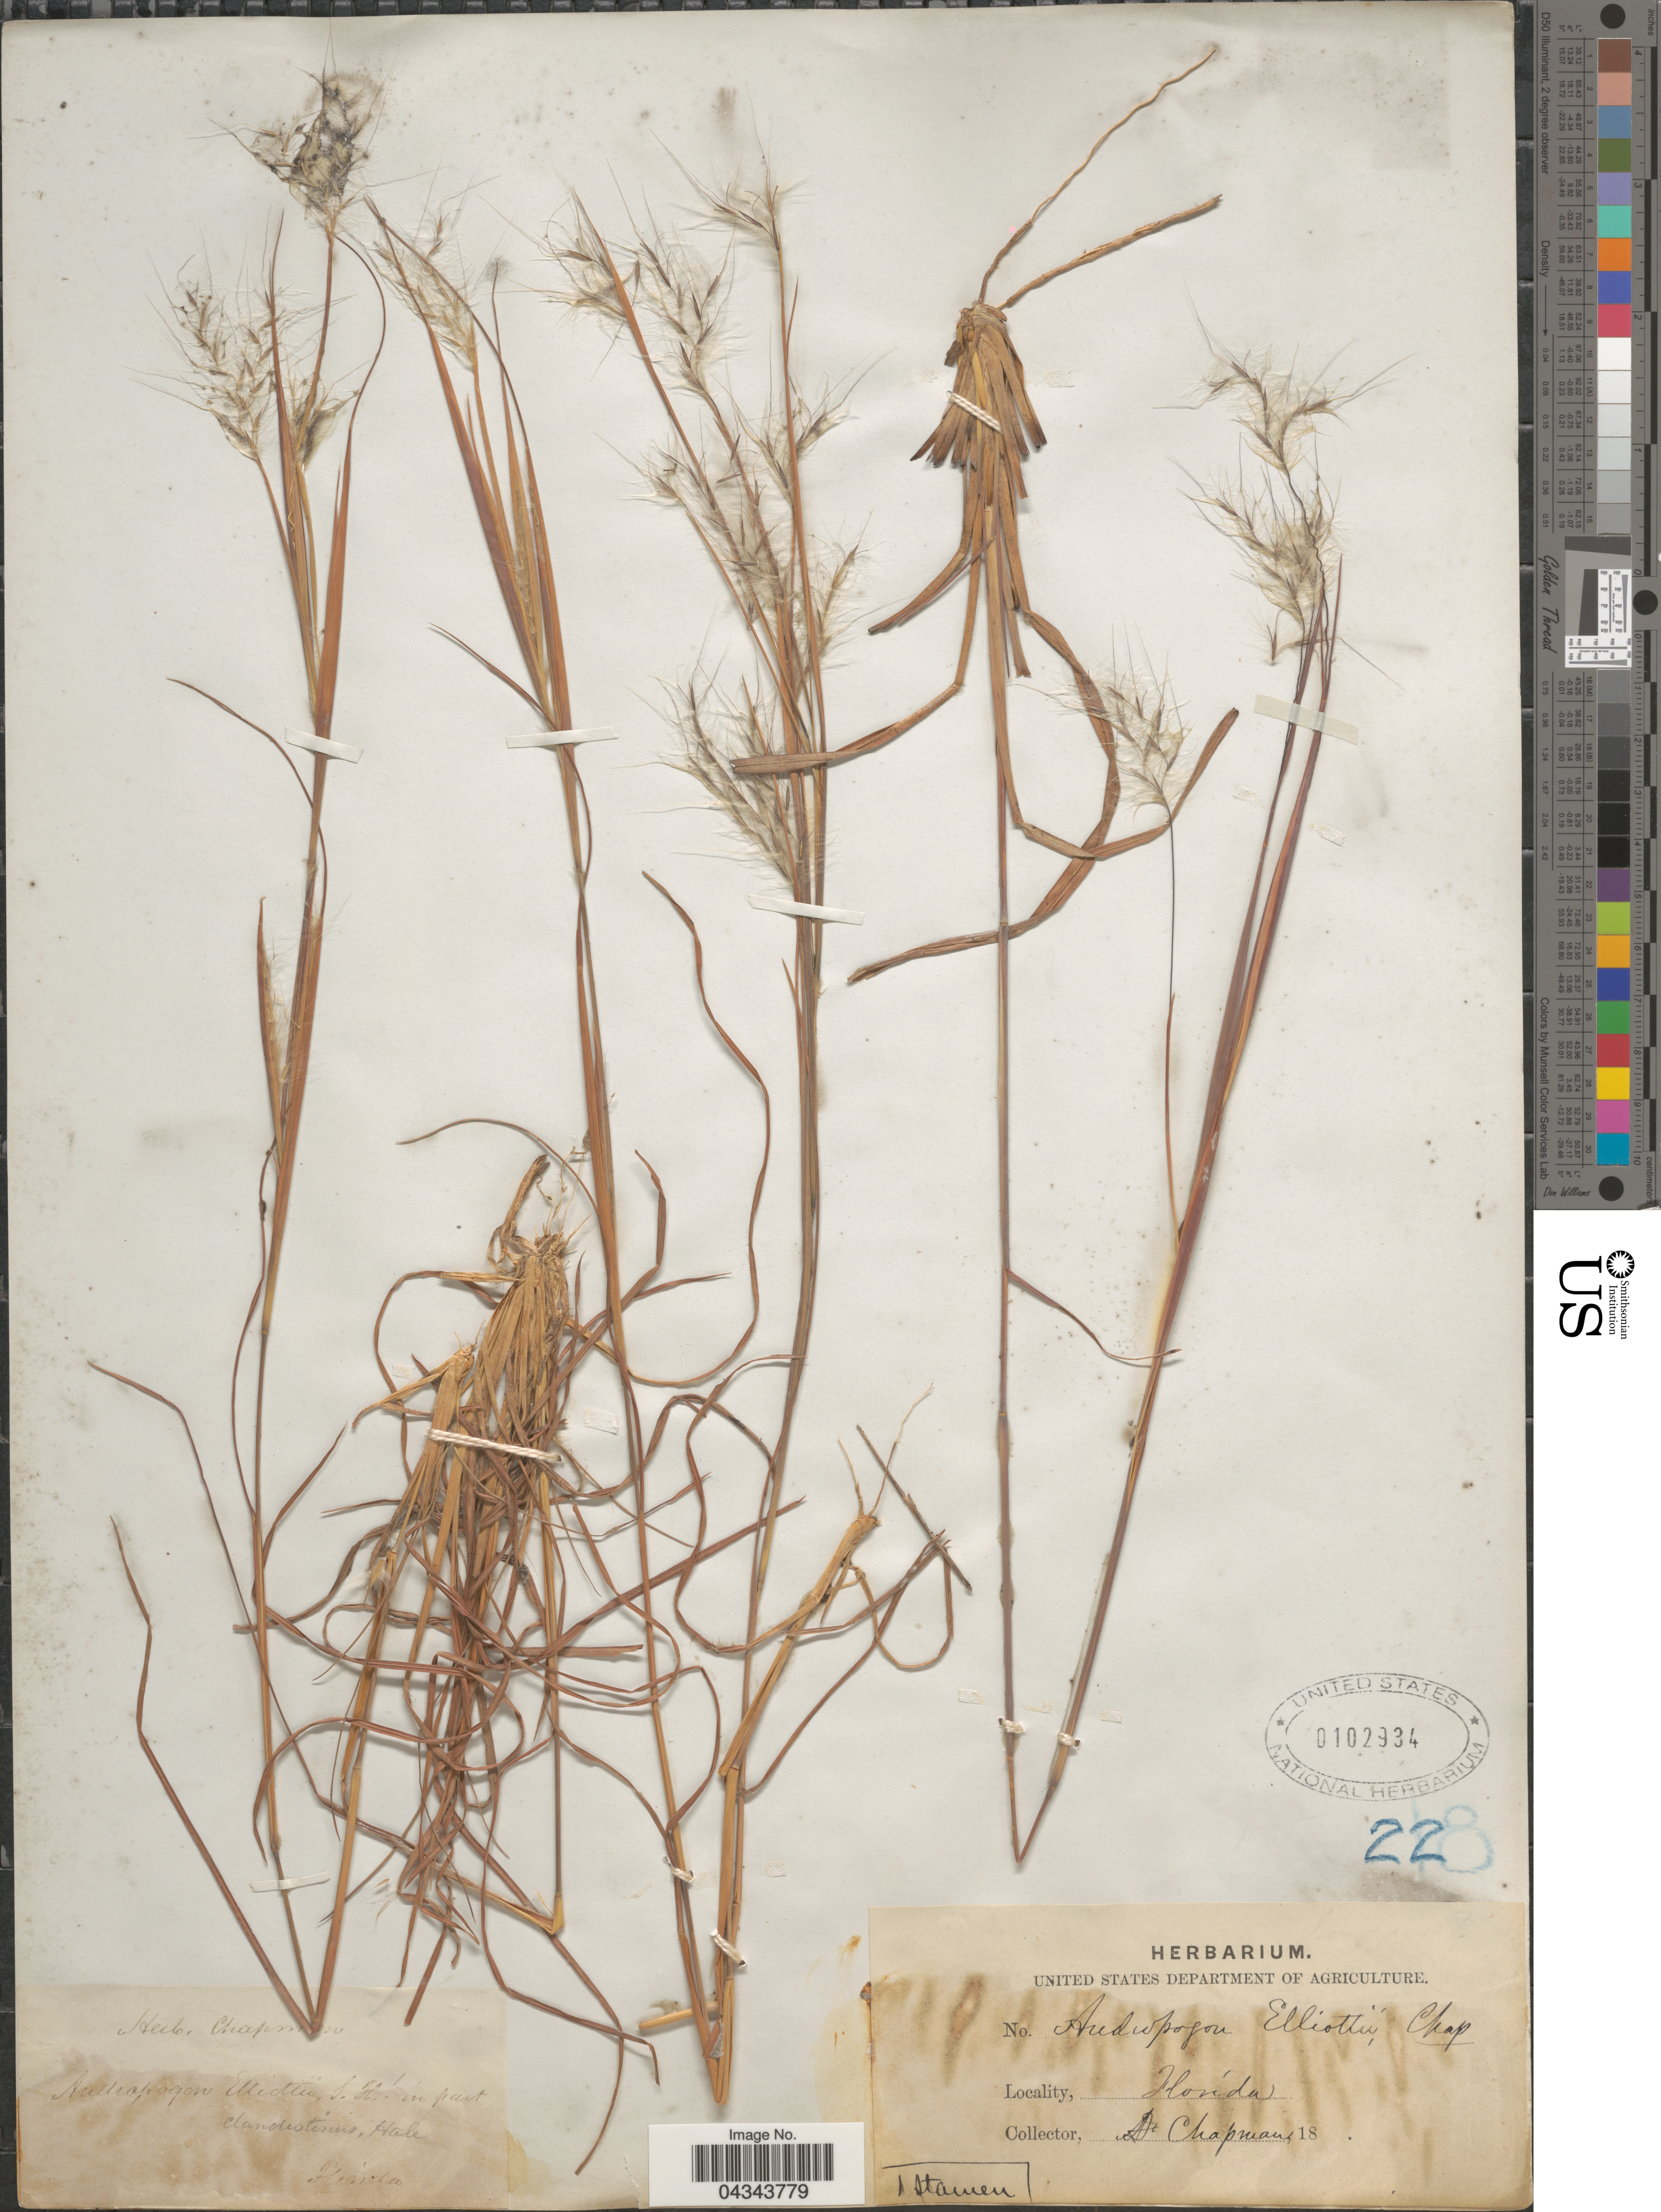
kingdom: Plantae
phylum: Tracheophyta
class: Liliopsida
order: Poales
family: Poaceae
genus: Andropogon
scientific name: Andropogon ternarius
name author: Michx.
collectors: A. Chapman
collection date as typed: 18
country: United States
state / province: Florida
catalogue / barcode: US 102934